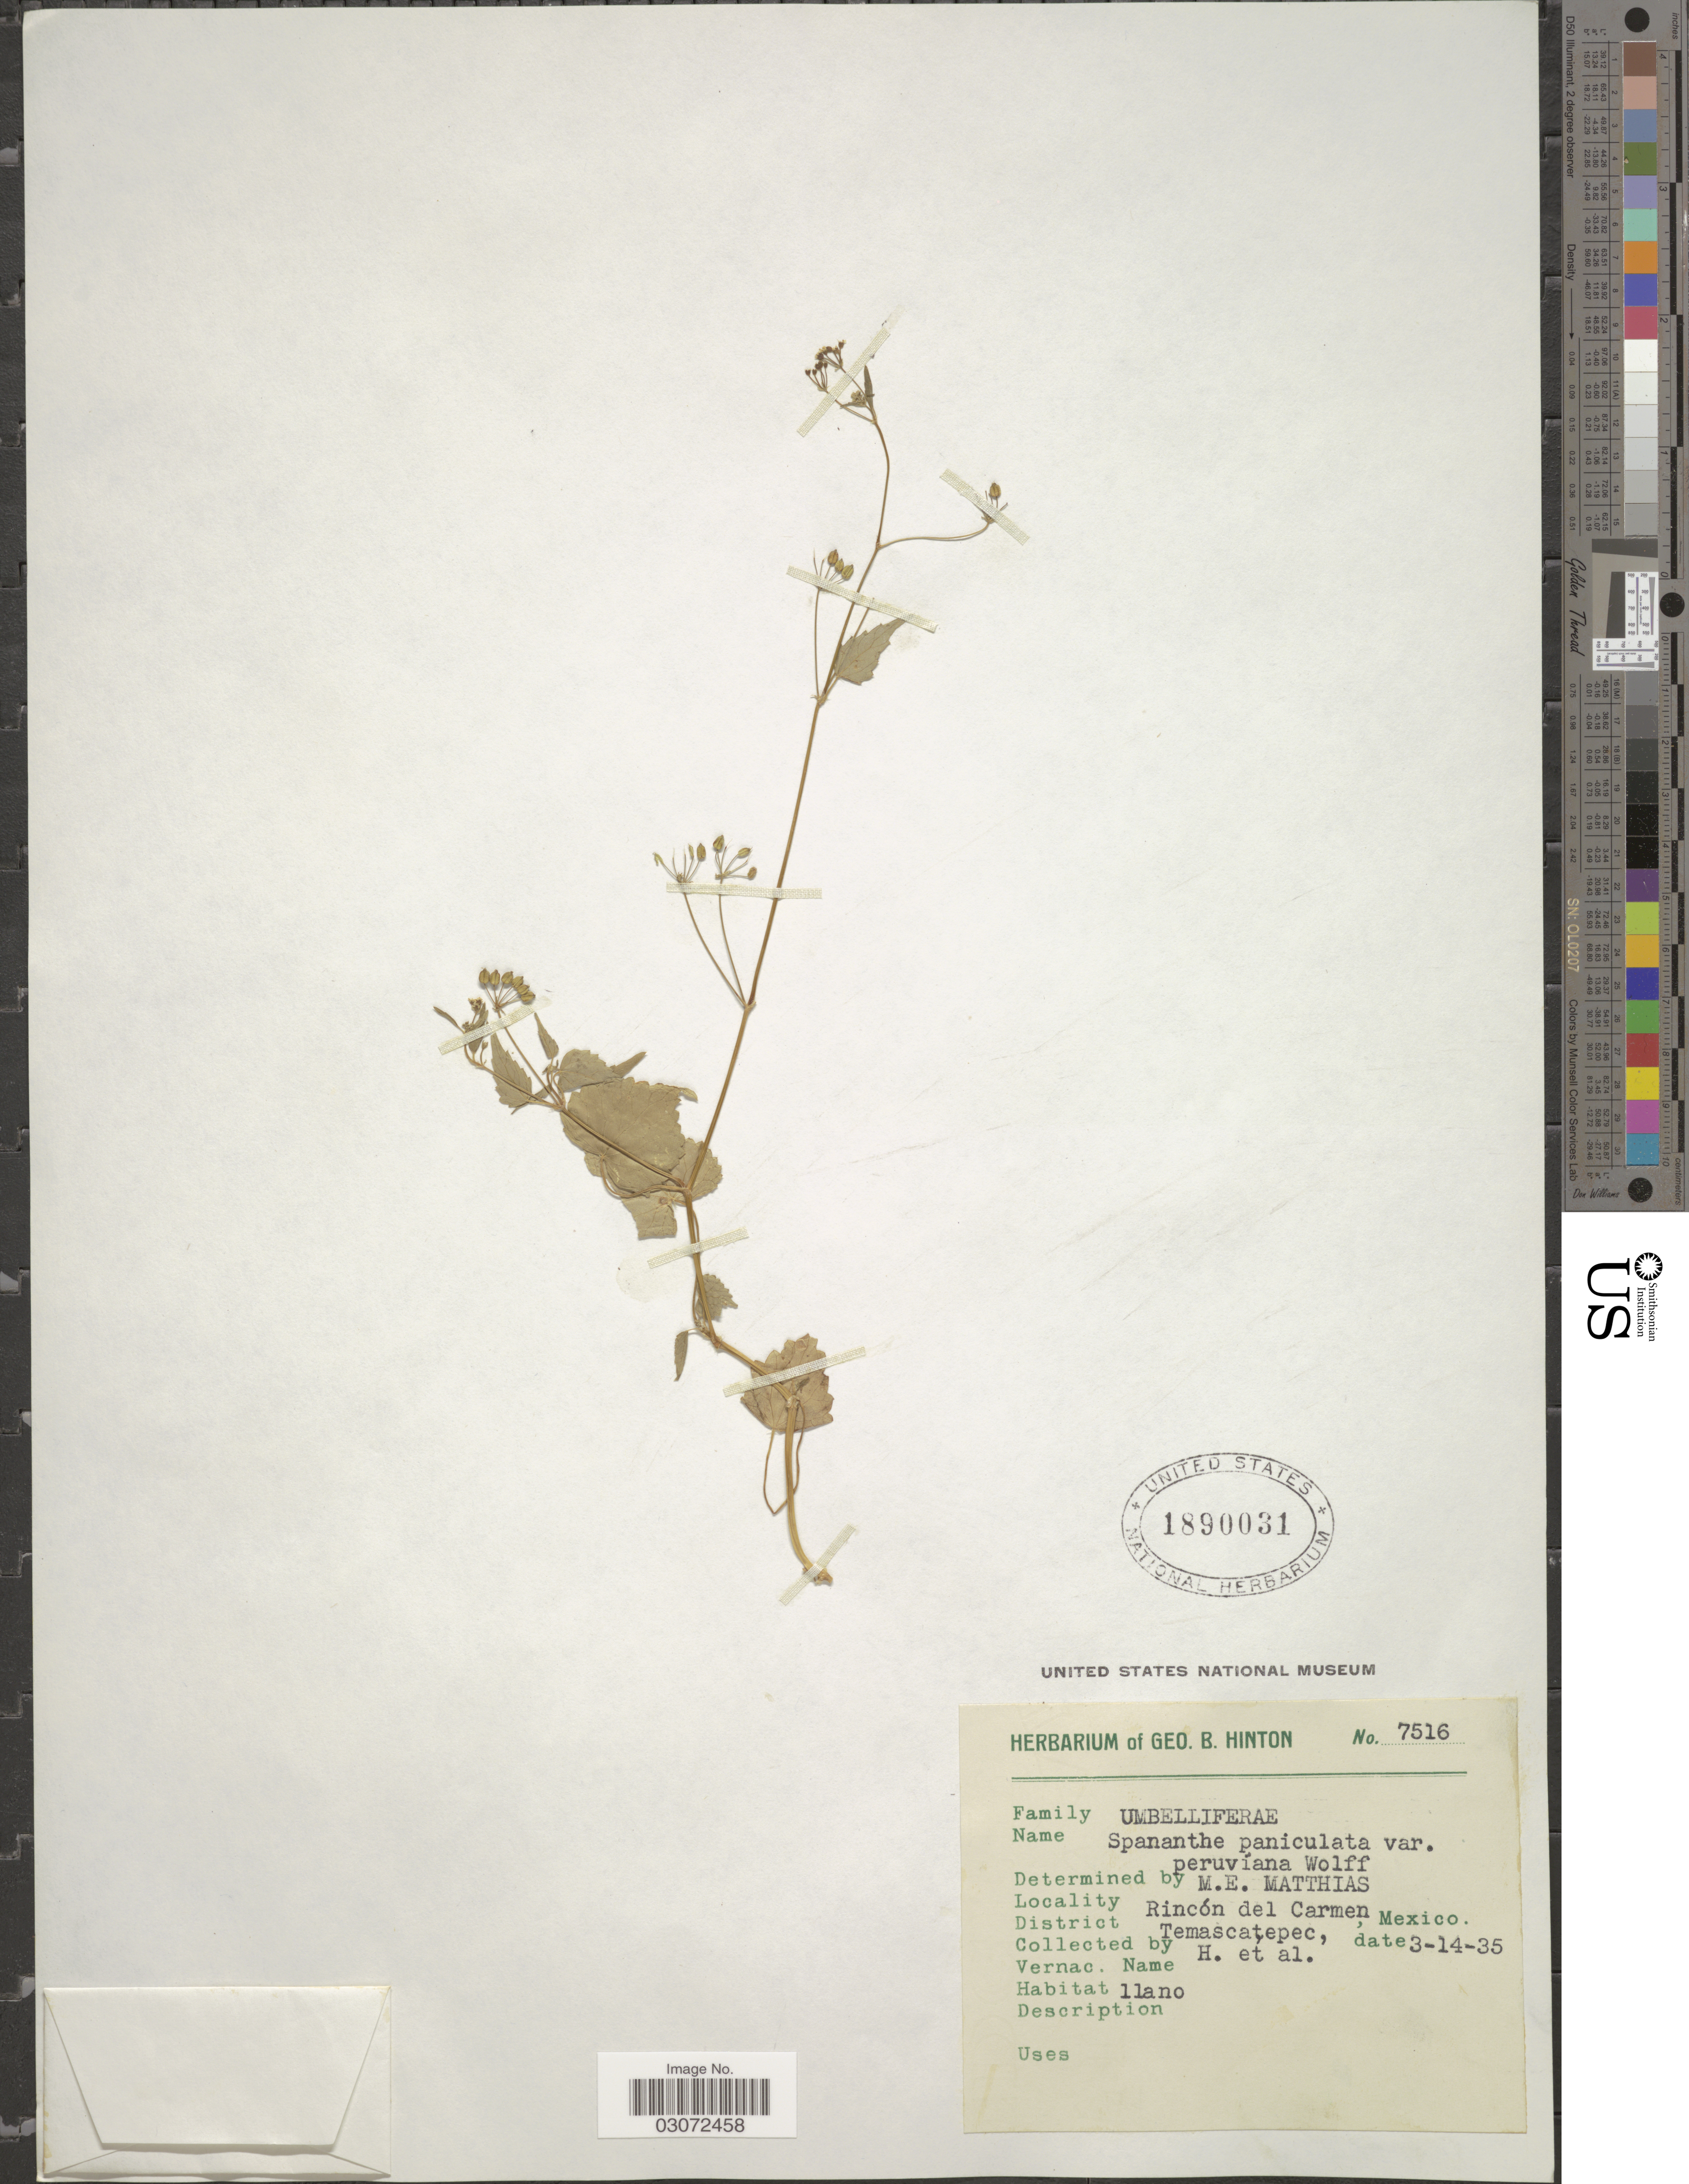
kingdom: Plantae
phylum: Tracheophyta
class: Magnoliopsida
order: Apiales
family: Apiaceae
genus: Spananthe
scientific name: Spananthe paniculata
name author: Jacq.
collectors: G. B. Hinton & et al.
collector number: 7516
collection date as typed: Transcribed d/m/y: 14/3/35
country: Mexico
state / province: México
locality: Rincón del Carmen, District Temascatepec.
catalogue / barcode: US 1890031